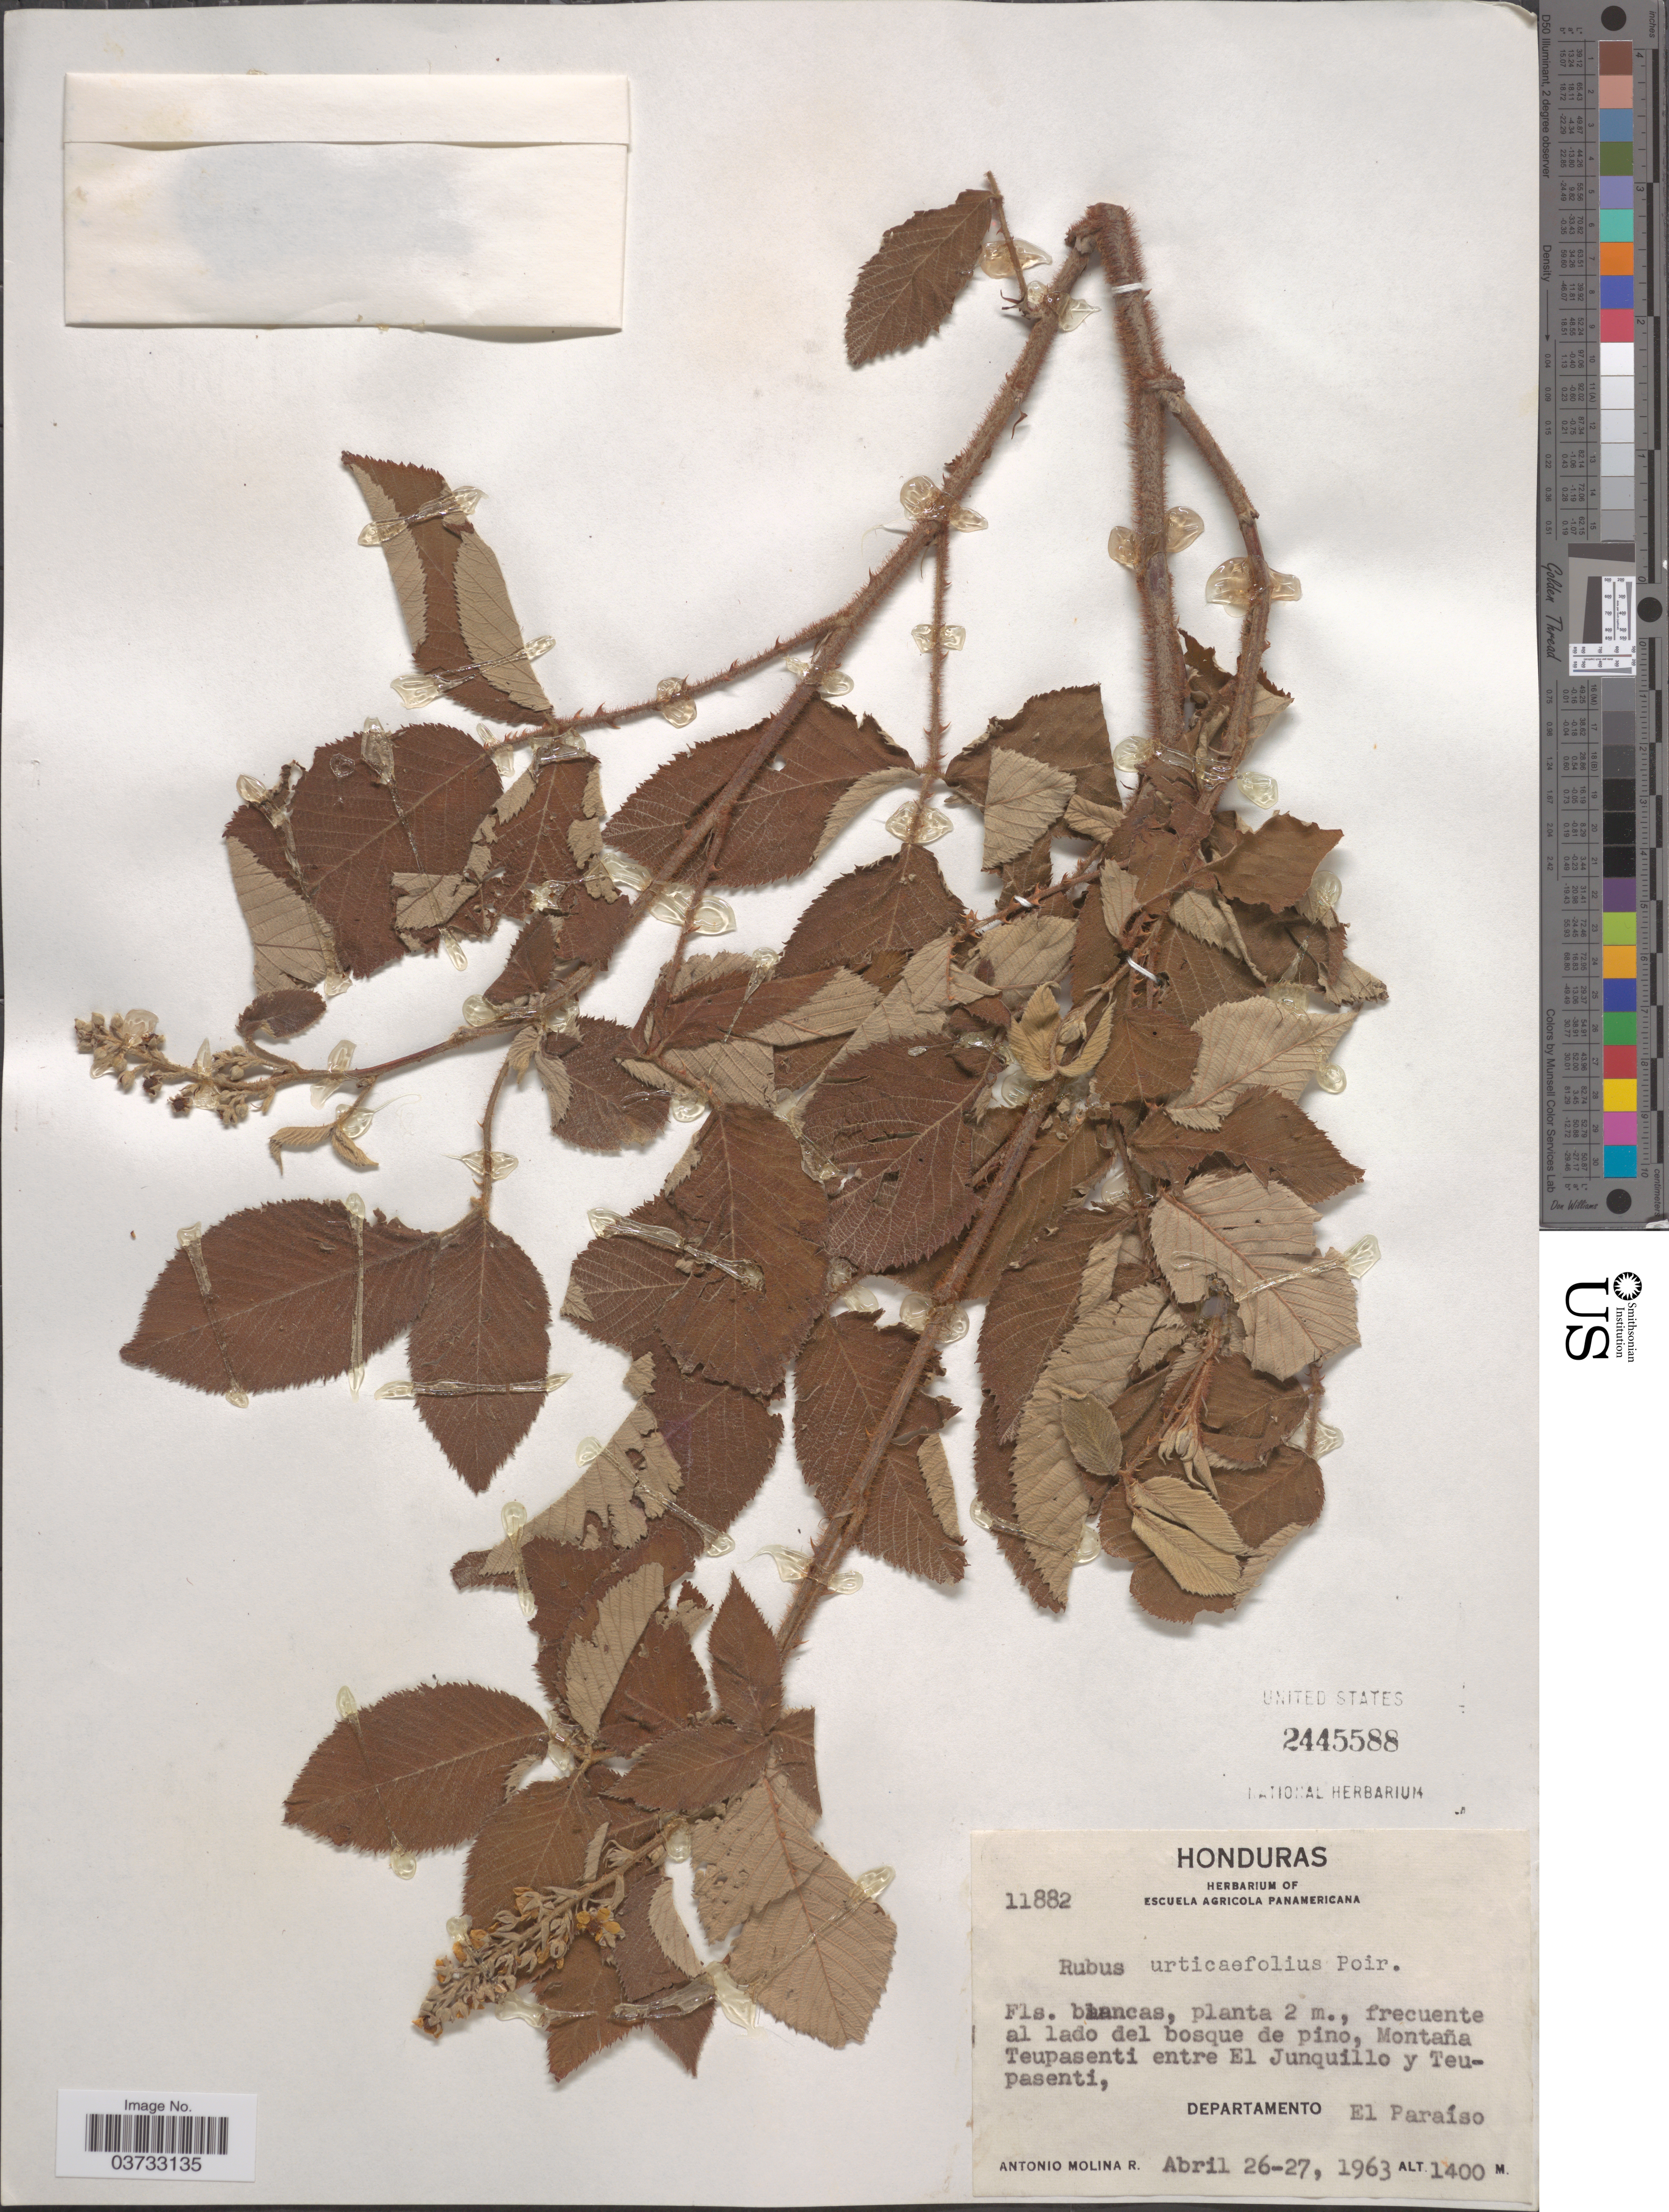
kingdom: Plantae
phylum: Tracheophyta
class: Magnoliopsida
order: Rosales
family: Rosaceae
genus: Rubus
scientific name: Rubus urticifolius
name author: Poir.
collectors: A. Molina R.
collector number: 11882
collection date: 1963-04-26/1963-04-27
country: Honduras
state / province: El Paraiso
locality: Montaña Teupasenti entre El Junquillo y Teupasenti, Departamento El Paraíso.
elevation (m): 1400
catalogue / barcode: US 2445588